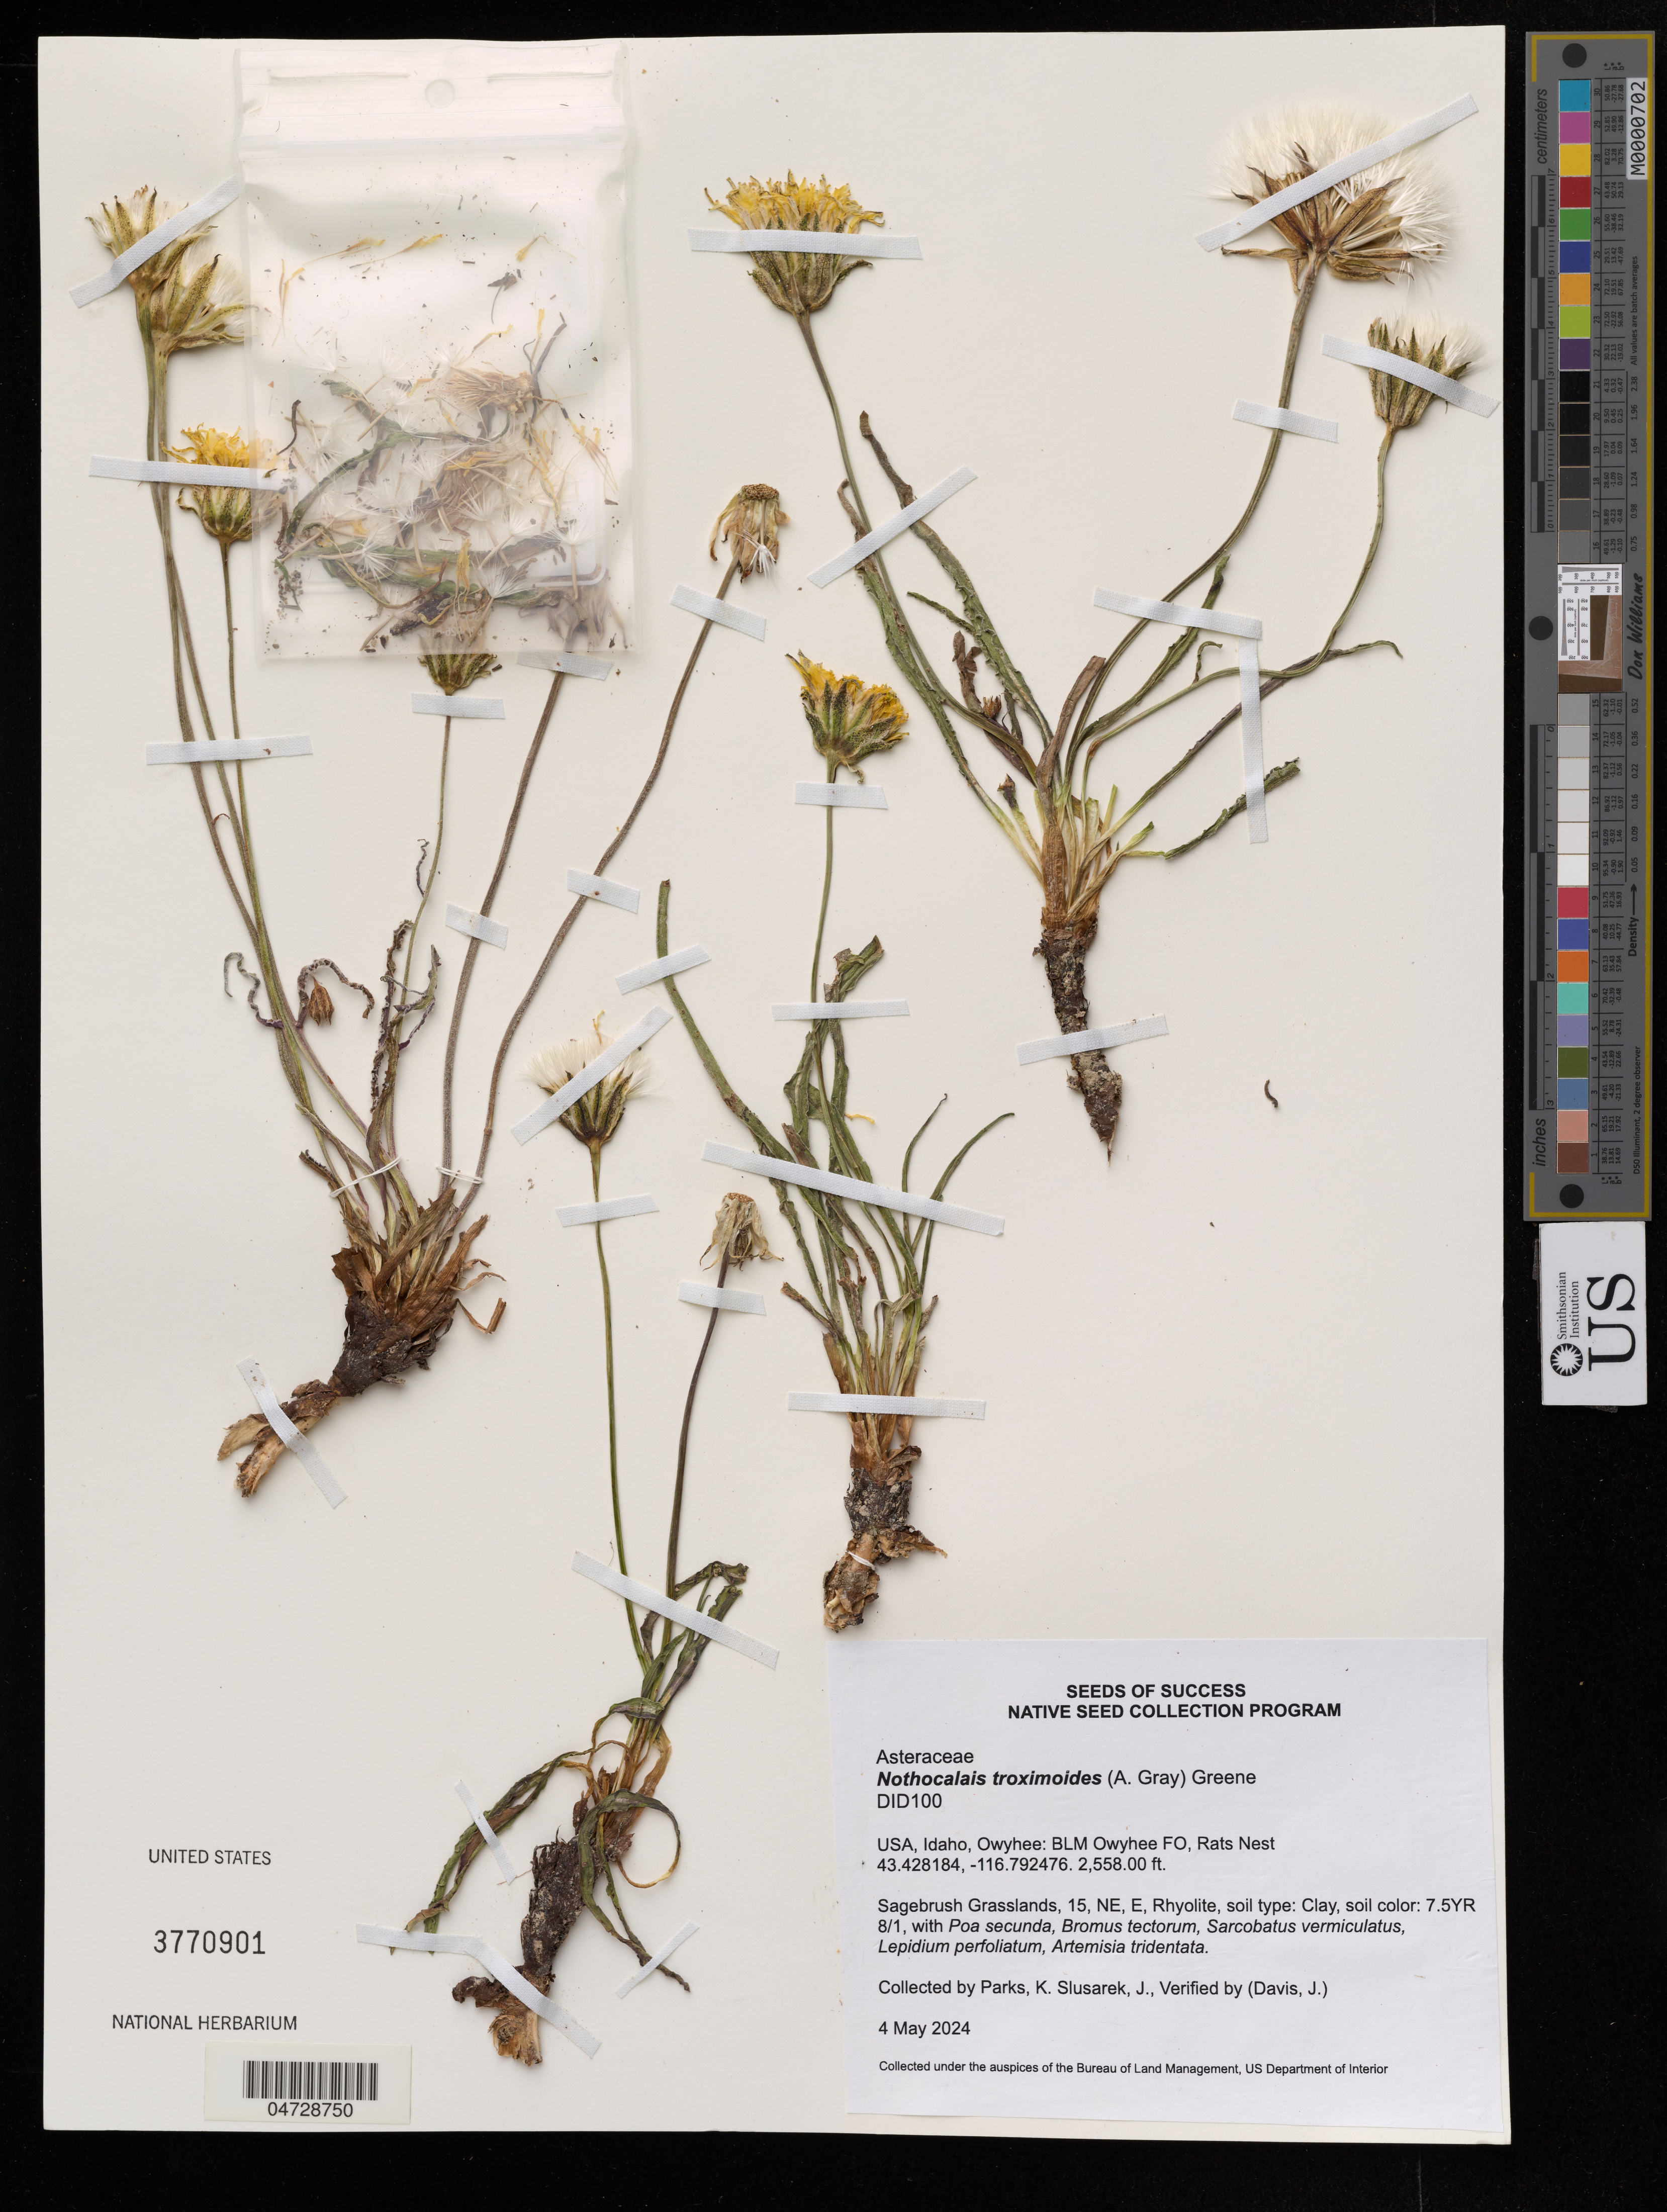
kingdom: Plantae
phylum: Tracheophyta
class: Magnoliopsida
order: Asterales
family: Asteraceae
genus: Nothocalais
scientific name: Nothocalais troximoides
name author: (A. Gray) Greene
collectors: K. Parks & J. Slusarek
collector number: DID100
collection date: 2024-05-04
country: United States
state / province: Idaho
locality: Owyhee: BLM Owyhee FO, Rats Nest.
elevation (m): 780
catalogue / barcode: US 3770901